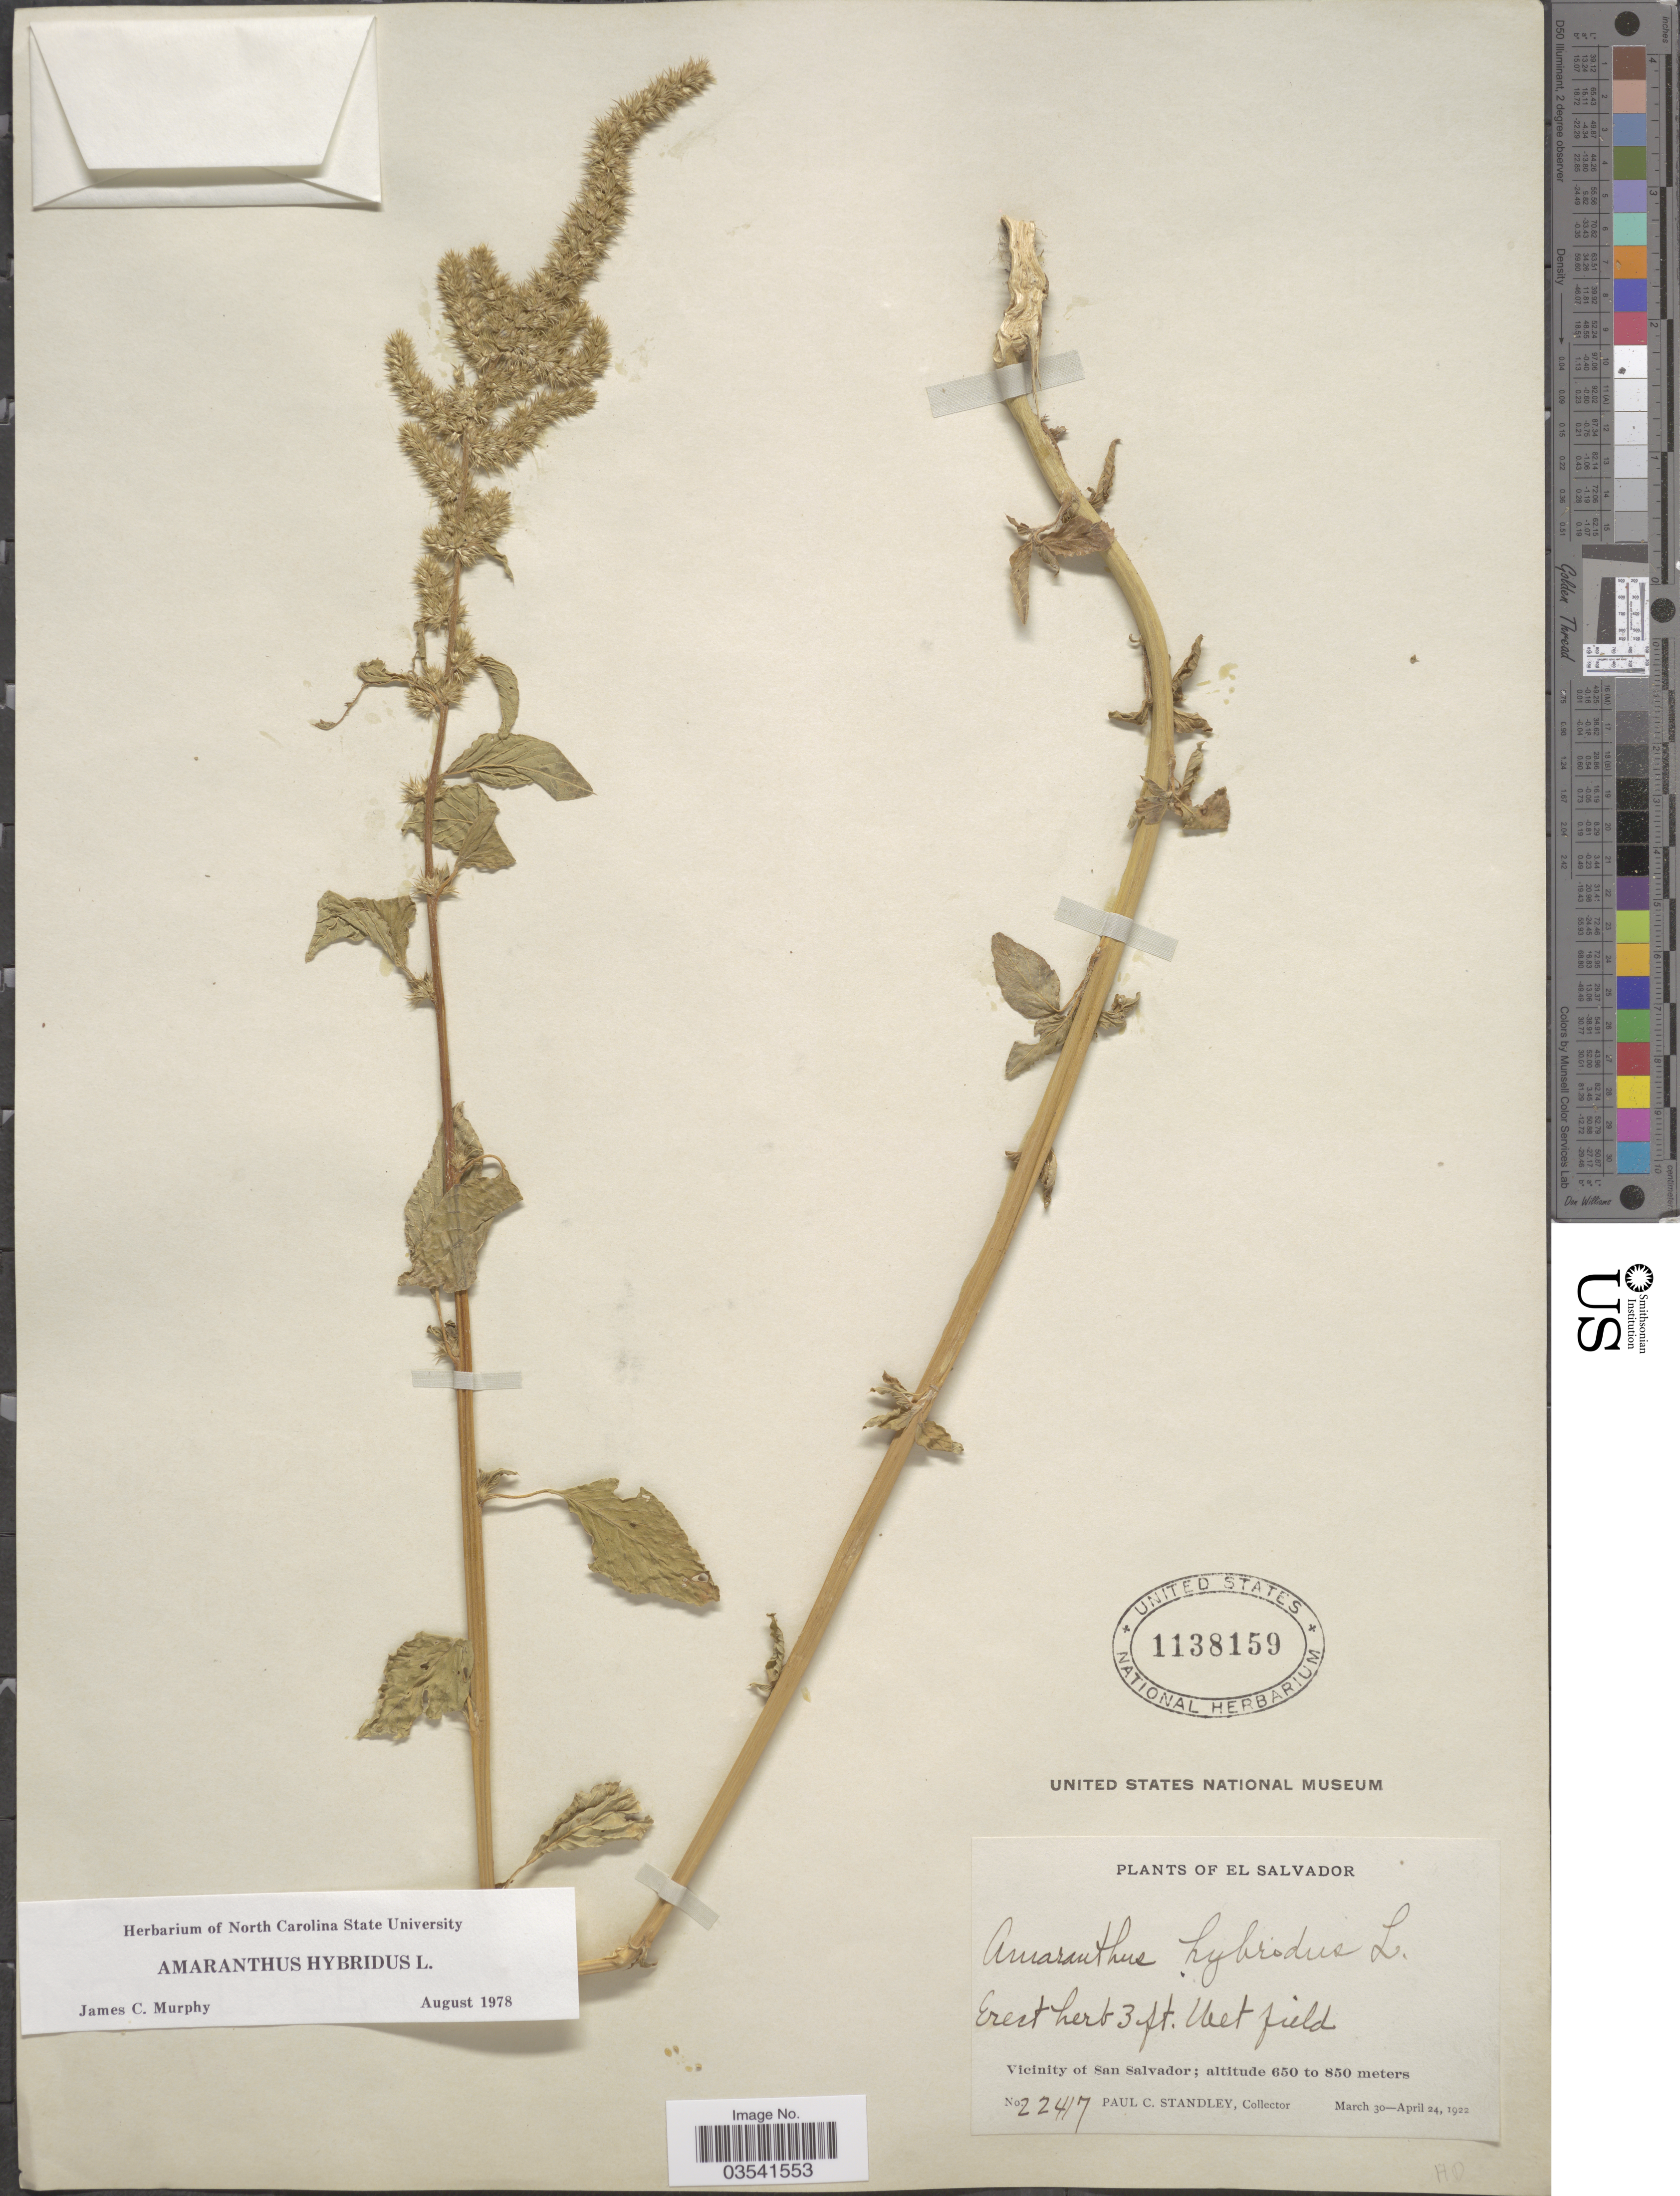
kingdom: Plantae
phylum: Tracheophyta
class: Magnoliopsida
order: Caryophyllales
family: Amaranthaceae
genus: Amaranthus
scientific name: Amaranthus hybridus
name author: L.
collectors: P. C. Standley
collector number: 22417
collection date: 1922-03-30/1922-04-24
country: El Salvador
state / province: San Salvador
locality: Vicinity of San Salvador.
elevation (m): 650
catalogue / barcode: US 1138159